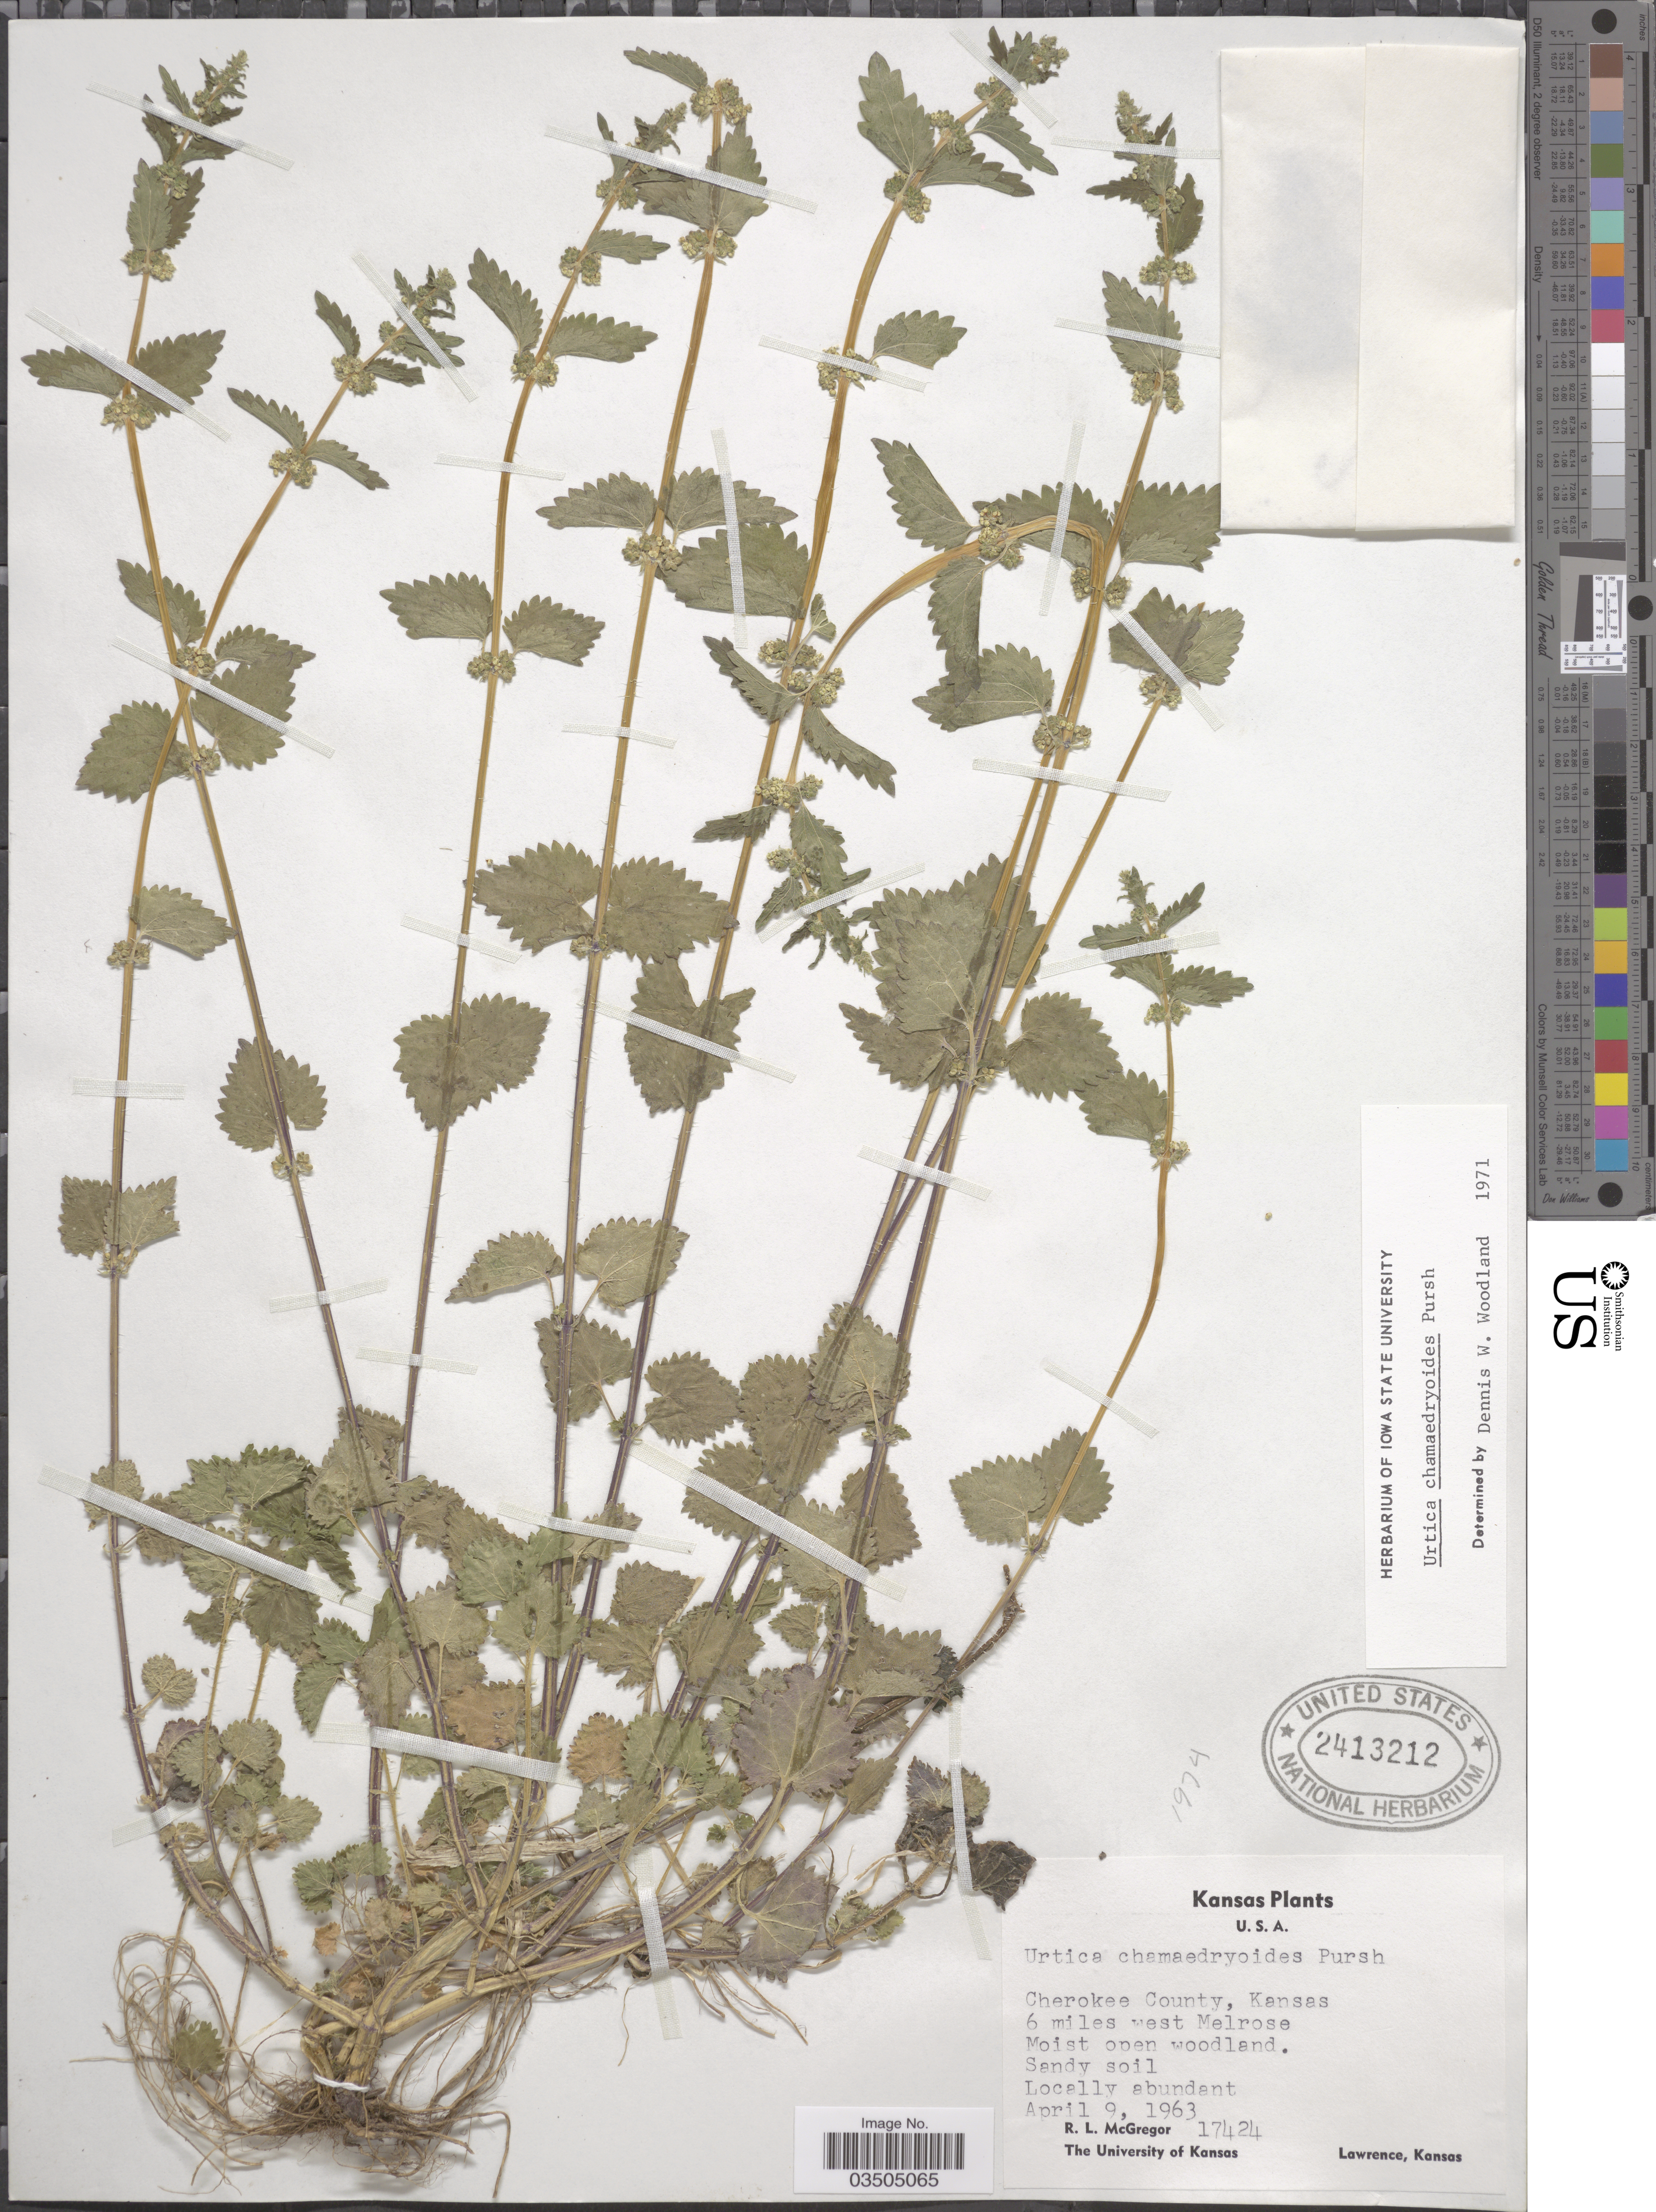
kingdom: Plantae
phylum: Tracheophyta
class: Magnoliopsida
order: Rosales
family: Urticaceae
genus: Urtica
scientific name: Urtica chamaedryoides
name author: Pursh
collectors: R. McGregor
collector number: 17424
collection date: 1963-04-09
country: United States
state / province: Kansas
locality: Cherokee County. 6 miles west Melrose.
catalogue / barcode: US 2413212